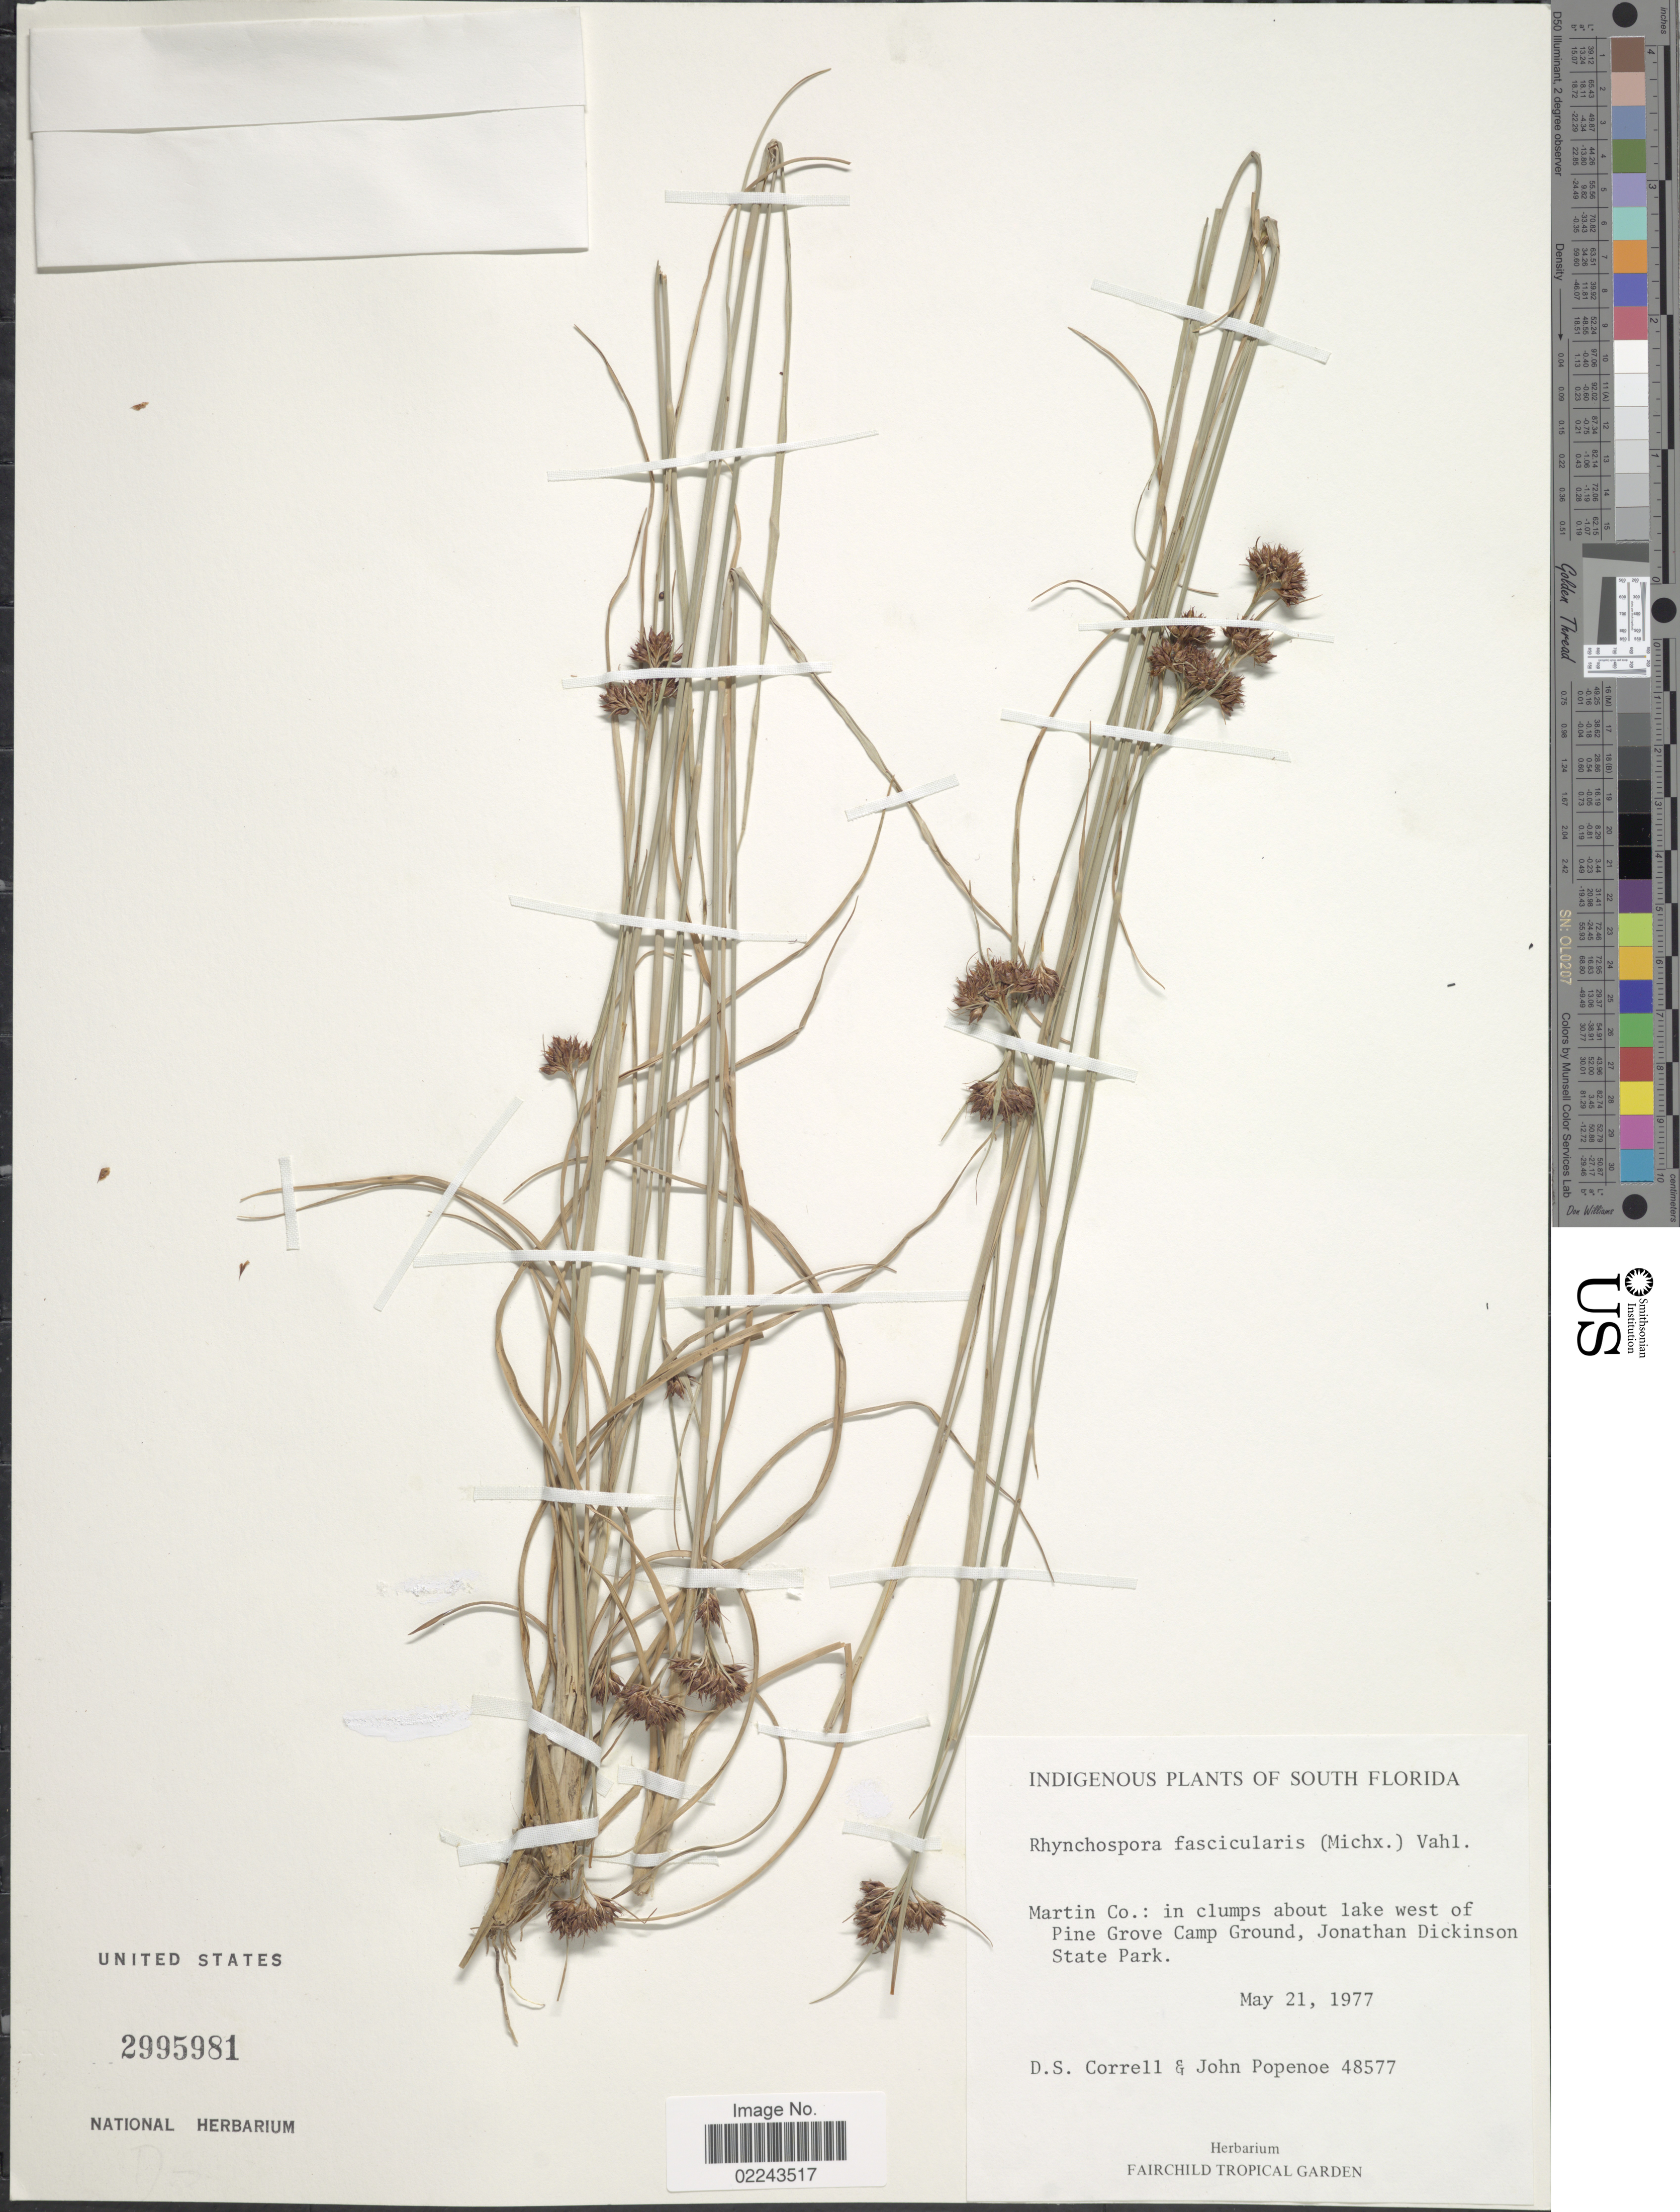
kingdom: Plantae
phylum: Tracheophyta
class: Liliopsida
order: Poales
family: Cyperaceae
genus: Rhynchospora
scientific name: Rhynchospora fascicularis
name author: (Michx.) Vahl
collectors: D. S. Correll & J. Popenoe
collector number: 48577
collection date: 1977-05-21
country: United States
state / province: Florida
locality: South Florida, Martin Co, about lake west of Pine Grove Camp Ground, Jonathan Dickinson State Park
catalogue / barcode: US 2995981